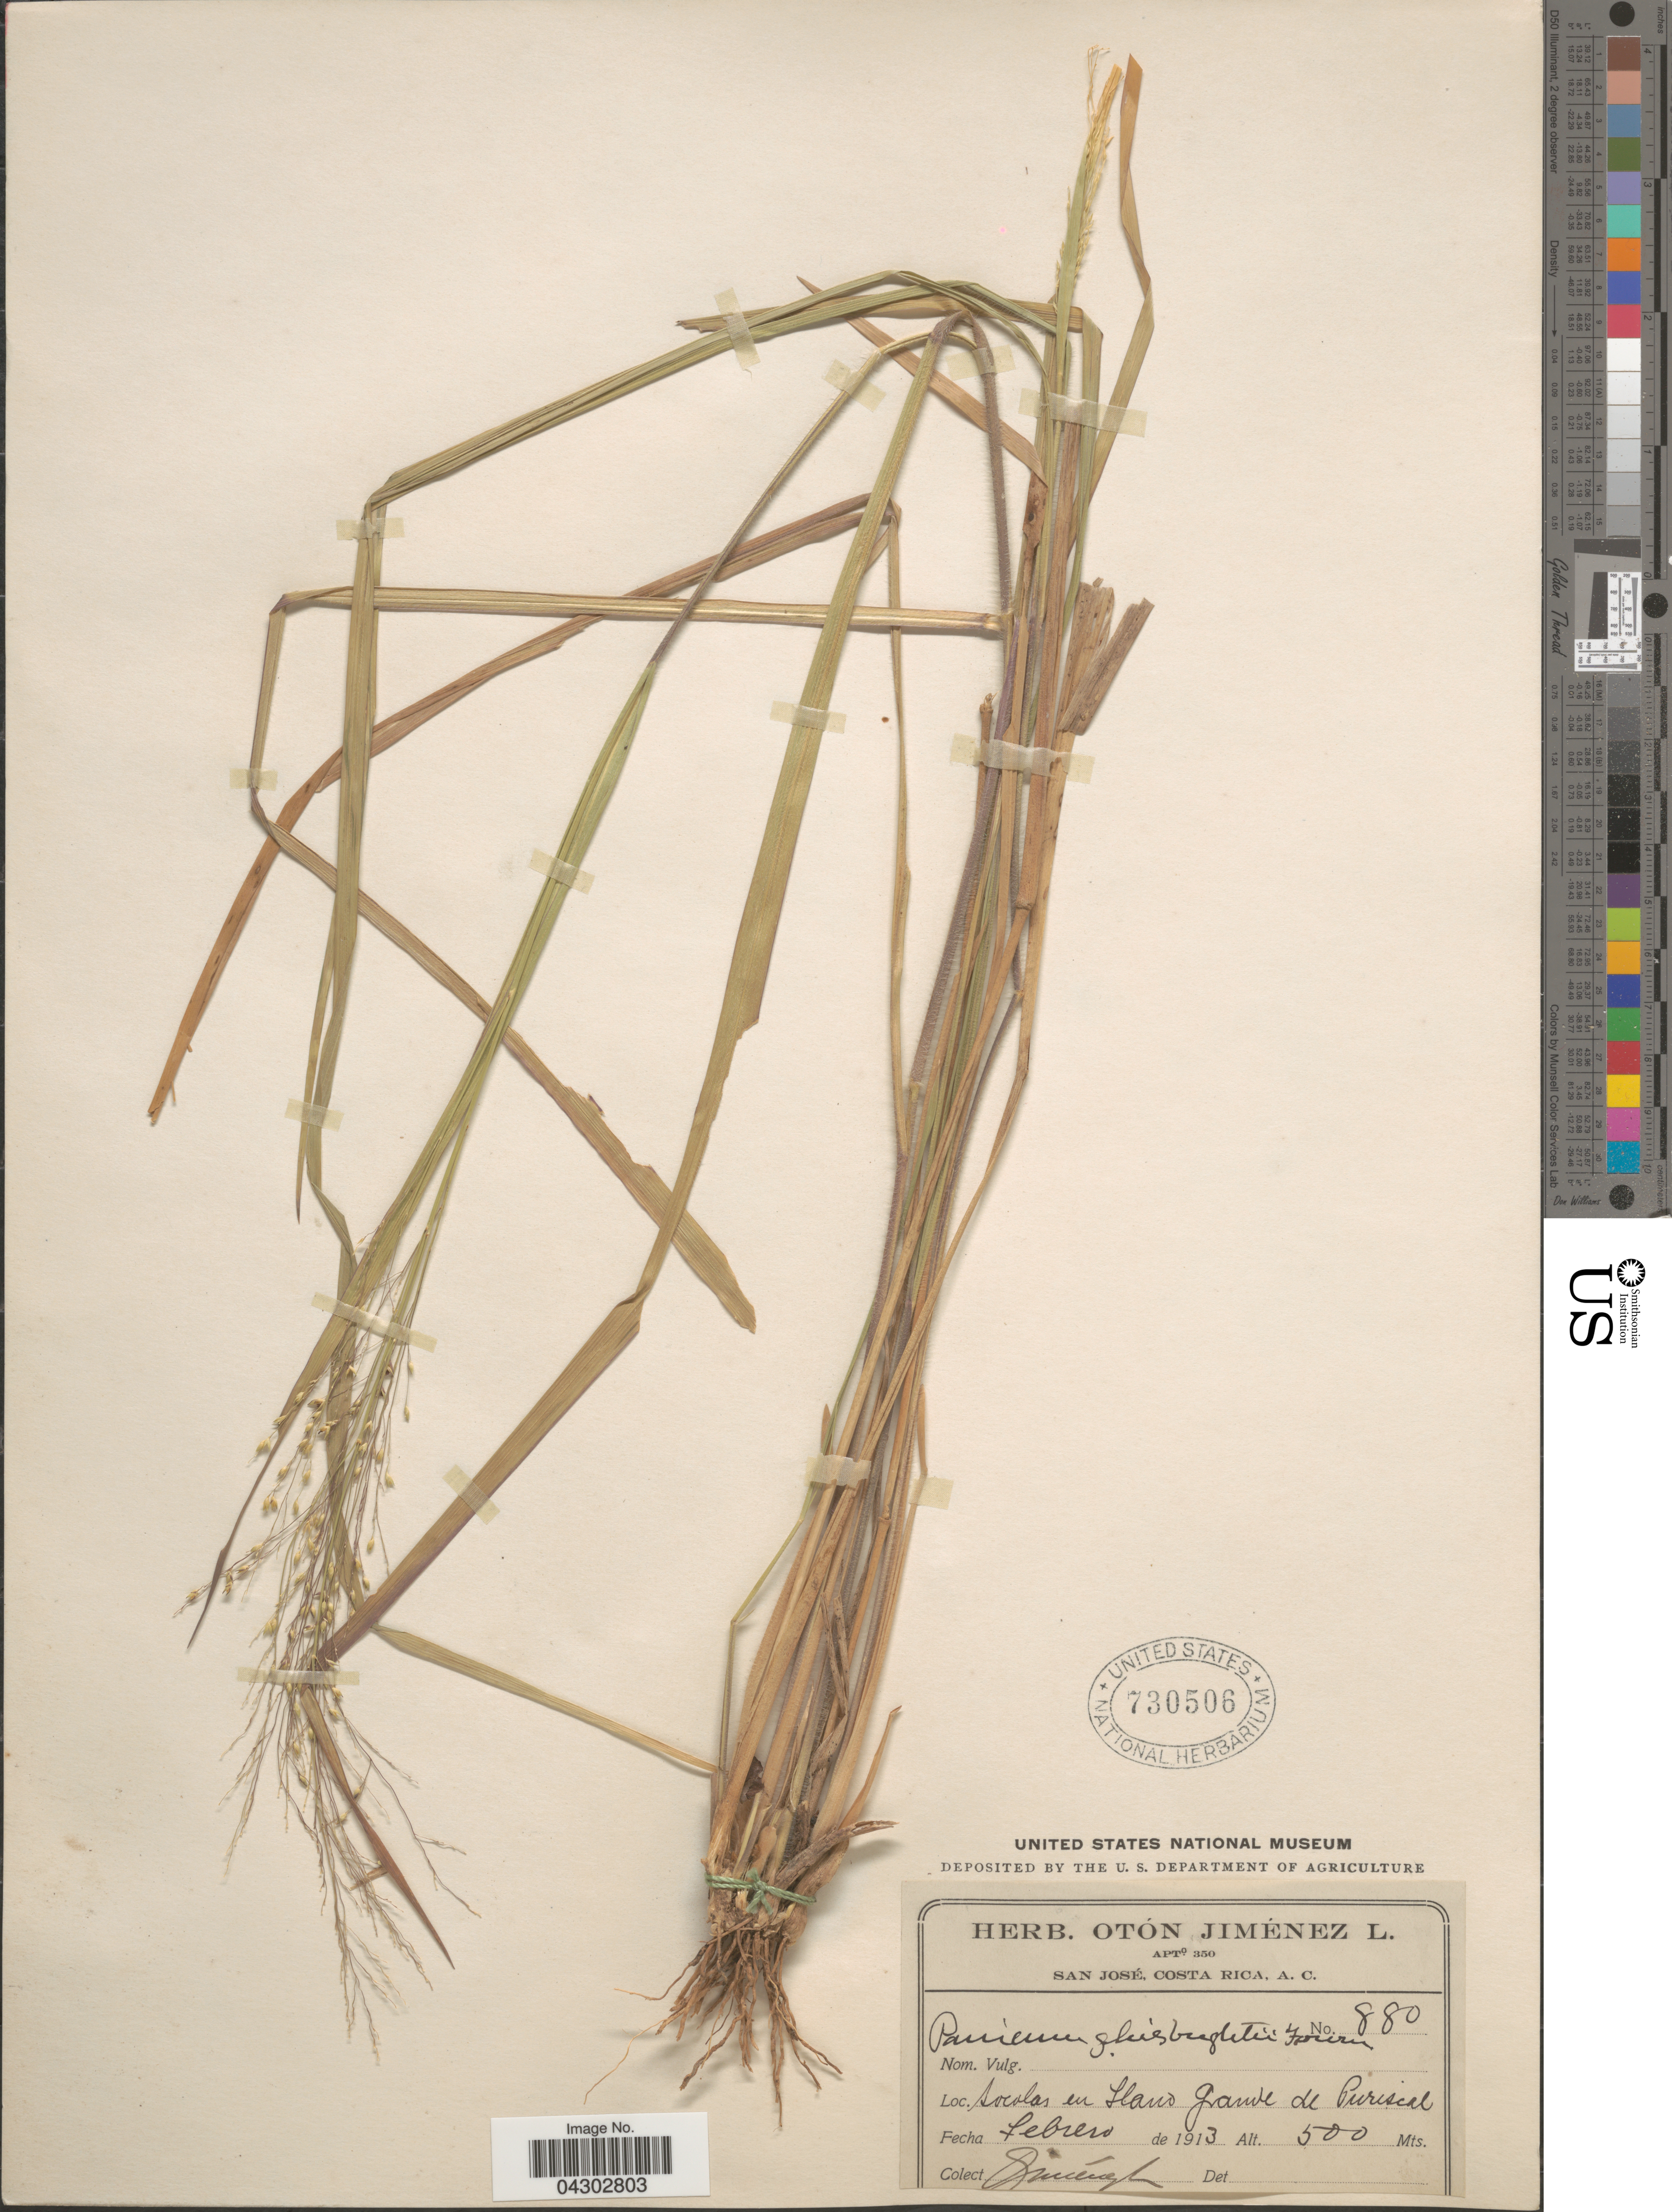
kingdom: Plantae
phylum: Tracheophyta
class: Liliopsida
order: Poales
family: Poaceae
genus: Panicum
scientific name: Panicum ghiesbreghtii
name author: E. Fourn.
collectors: O. Jiménez L.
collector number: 880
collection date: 1913-02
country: Costa Rica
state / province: San José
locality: Socolas en Llano Grande de Puriscal.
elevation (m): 500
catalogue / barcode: US 730506